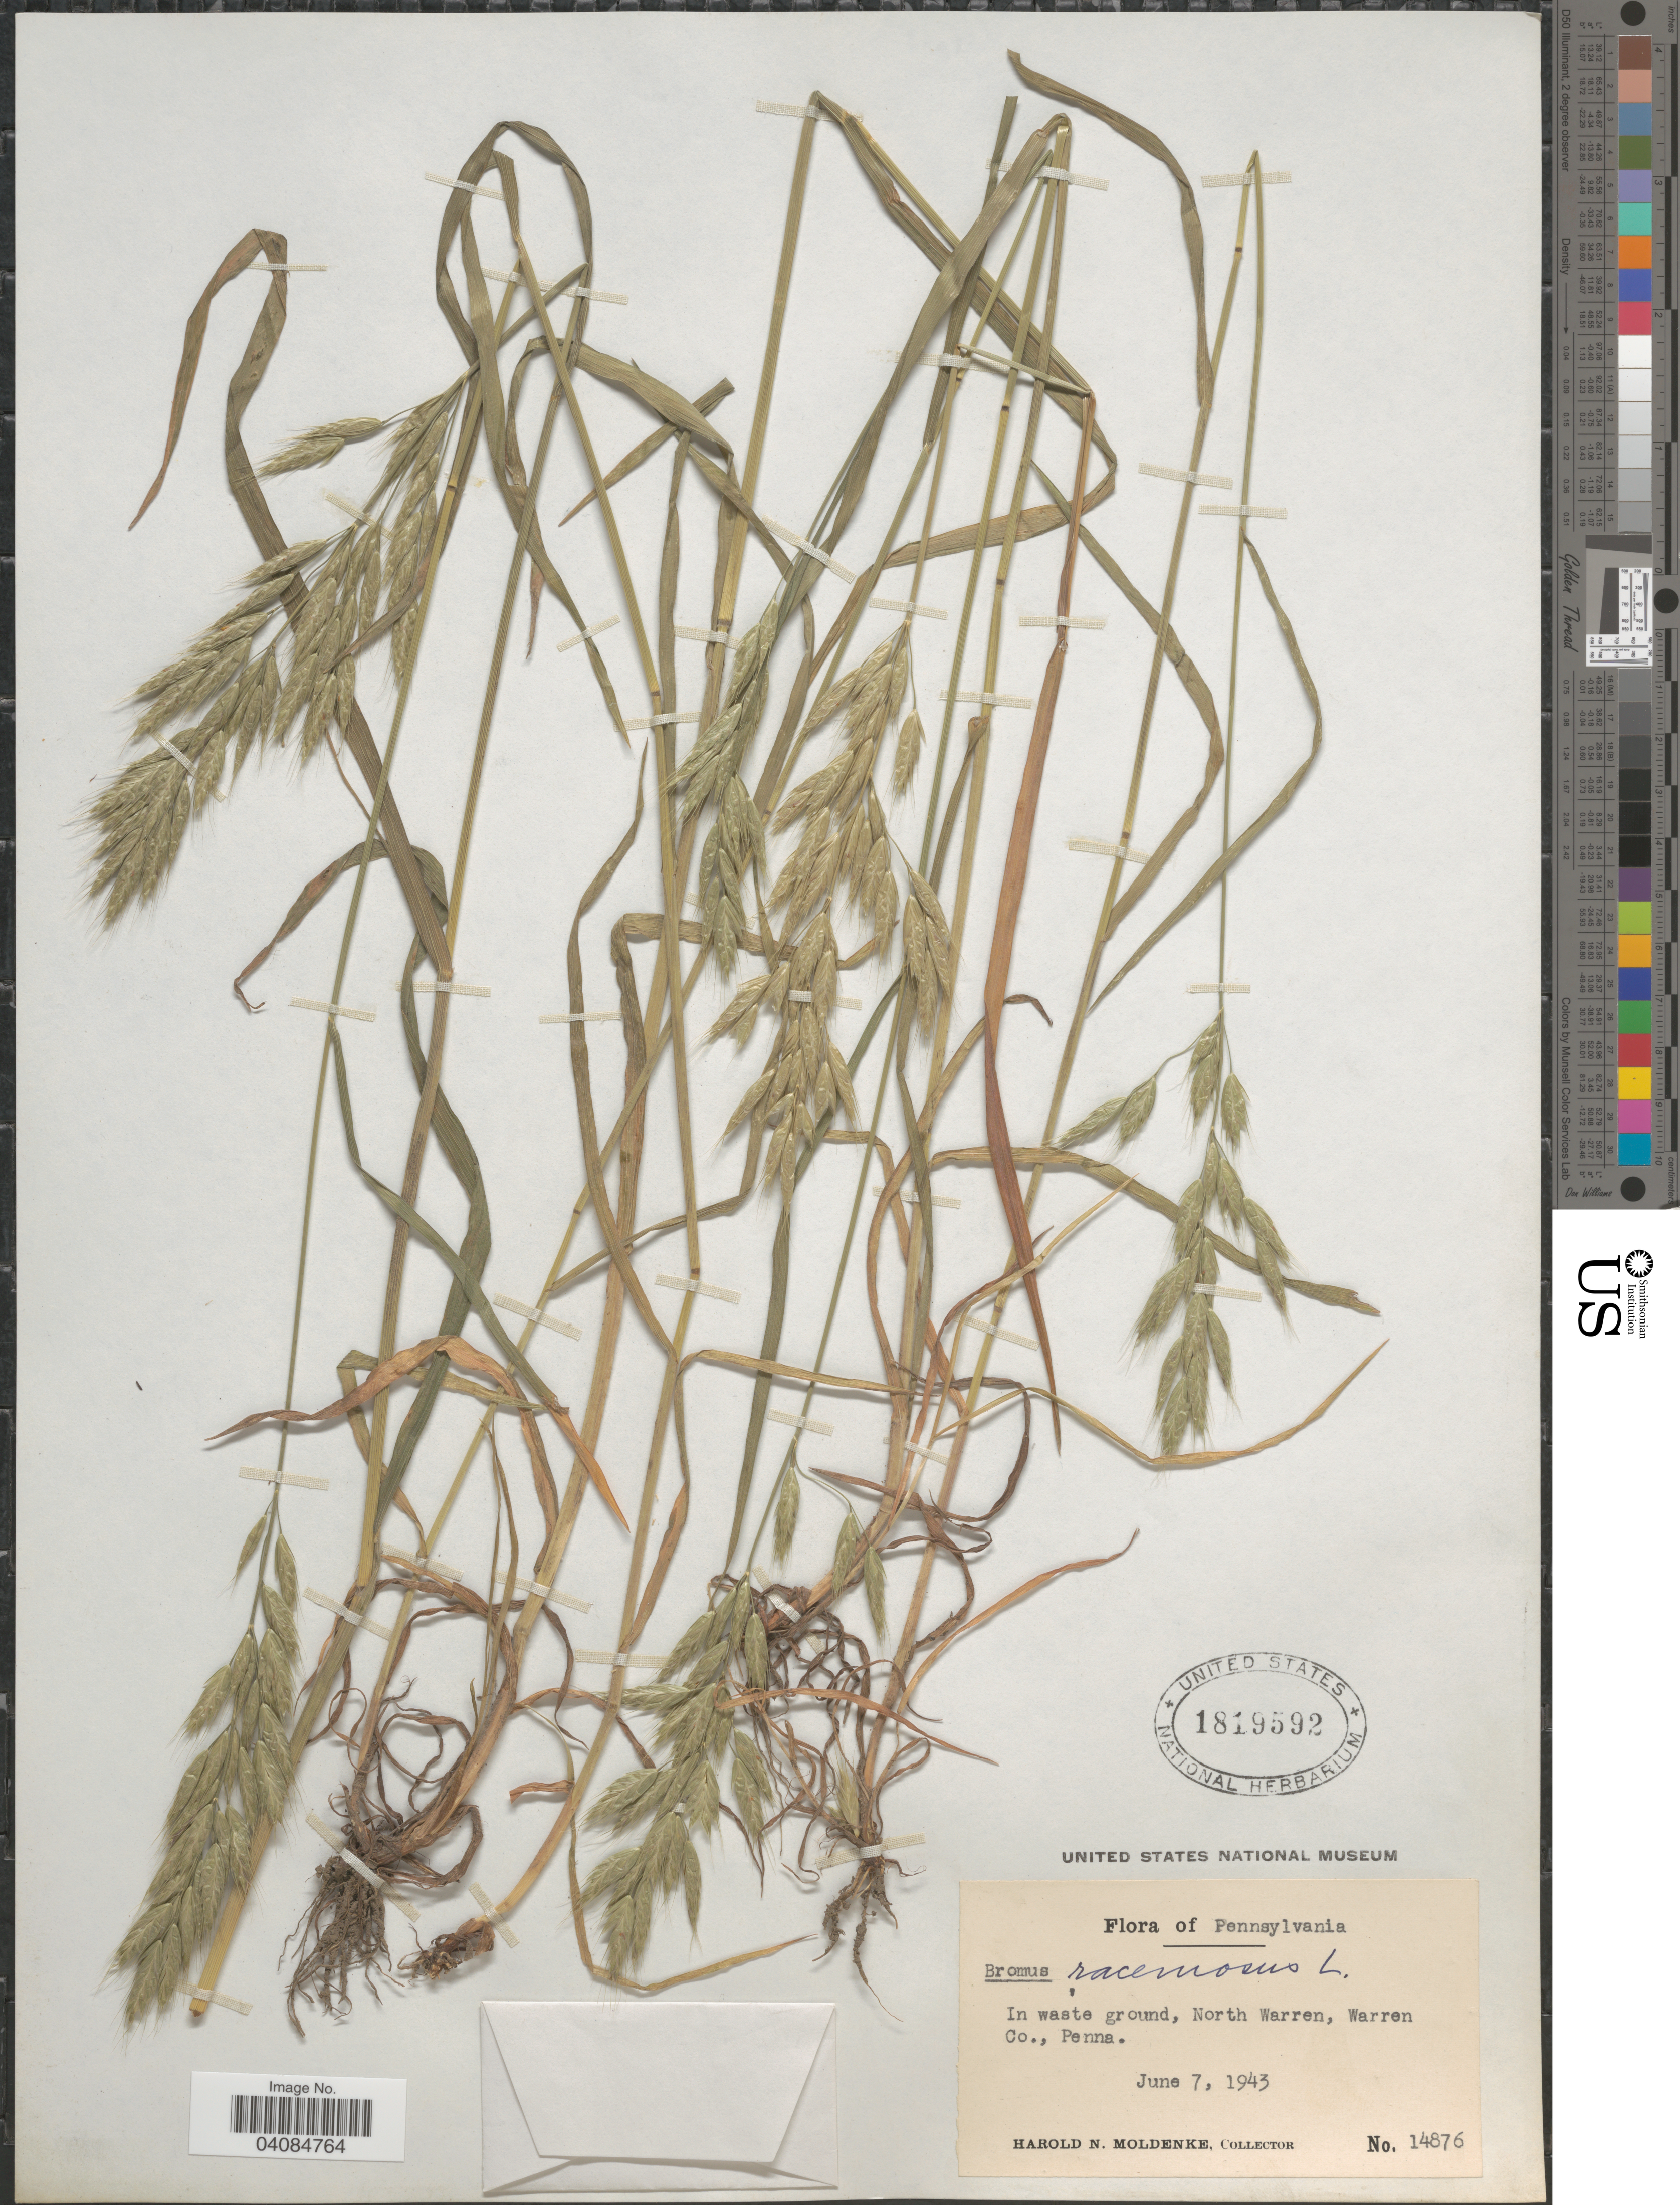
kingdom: Plantae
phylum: Tracheophyta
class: Liliopsida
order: Poales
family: Poaceae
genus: Bromus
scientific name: Bromus racemosus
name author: L.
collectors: H. N. Moldenke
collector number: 14876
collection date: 1943-06-07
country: United States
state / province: Pennsylvania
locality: In waste ground, North Warren, Warren Co.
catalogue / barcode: US 1819592